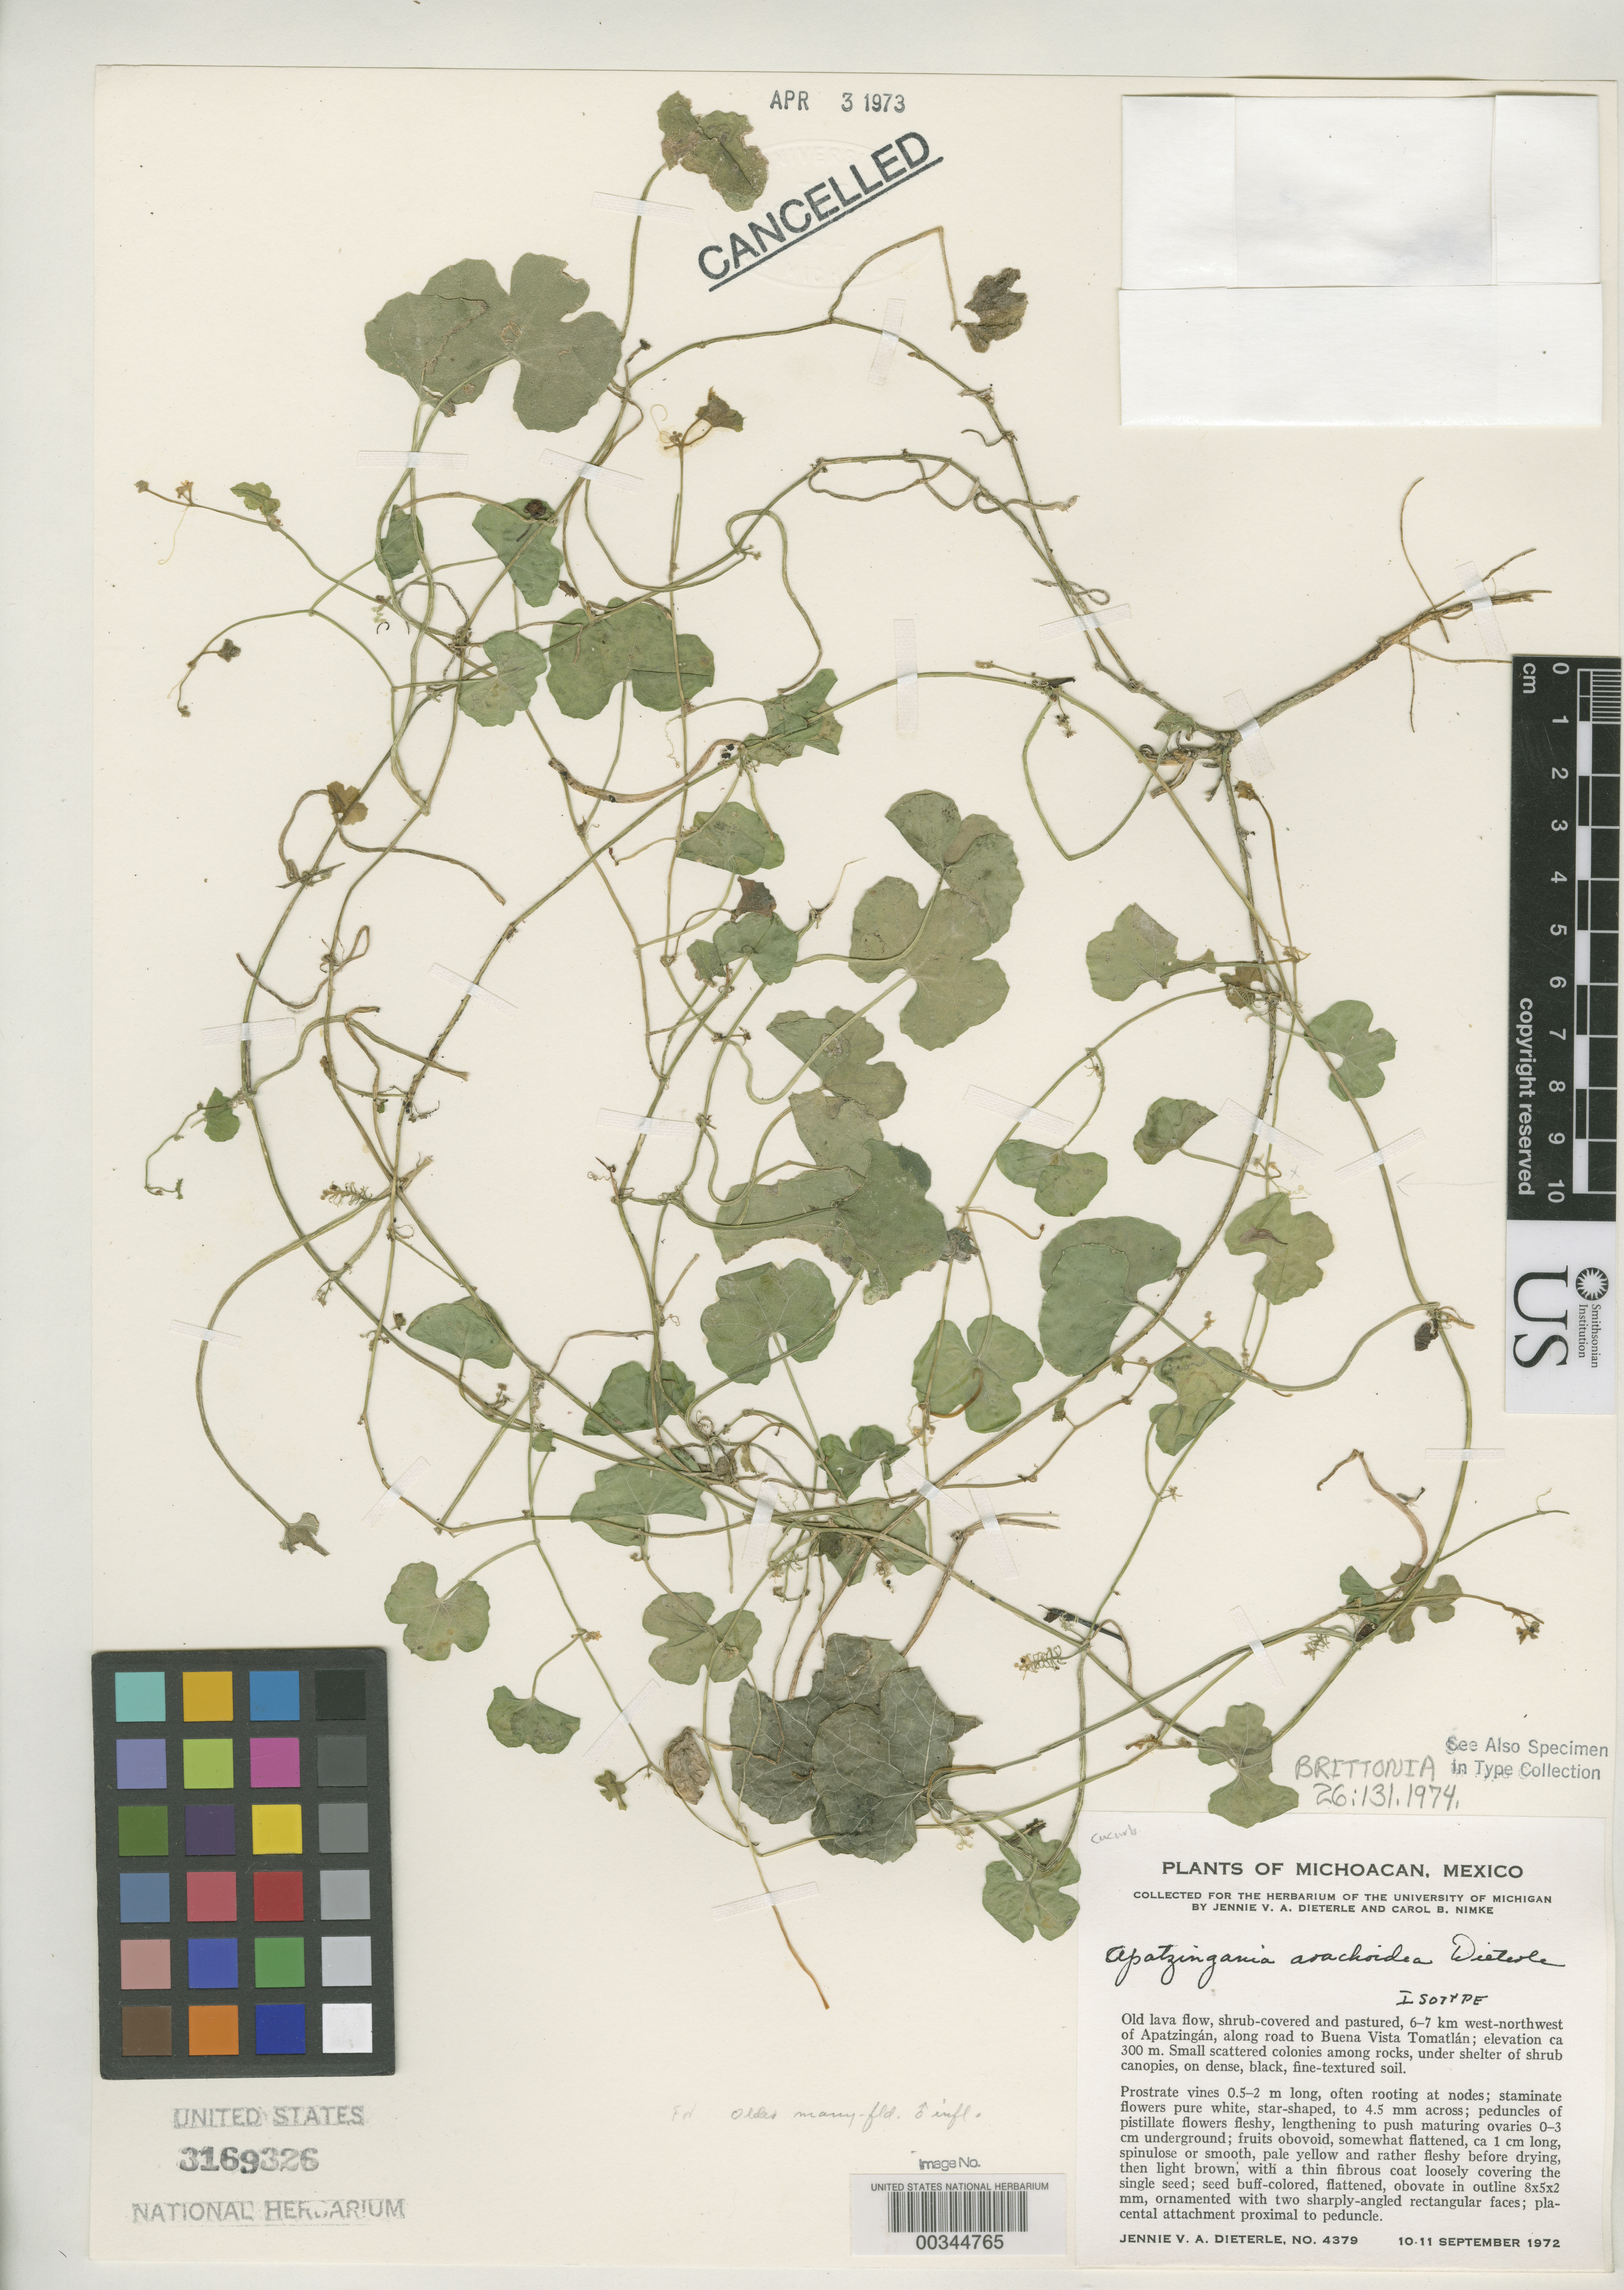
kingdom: Plantae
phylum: Tracheophyta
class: Magnoliopsida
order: Cucurbitales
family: Cucurbitaceae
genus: Apatzingania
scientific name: Apatzingania arachoidea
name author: Dieterle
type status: Isotype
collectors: J. Dieterle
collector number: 4379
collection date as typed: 10 Sep 1972 to 11 Sep 1972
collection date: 1972-09-10/1972-09-11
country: Mexico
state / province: Michoacán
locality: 6-7 km WNW of Apatzingan, along road to Buena Vista Tomatlan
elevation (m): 300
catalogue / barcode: US 3169326